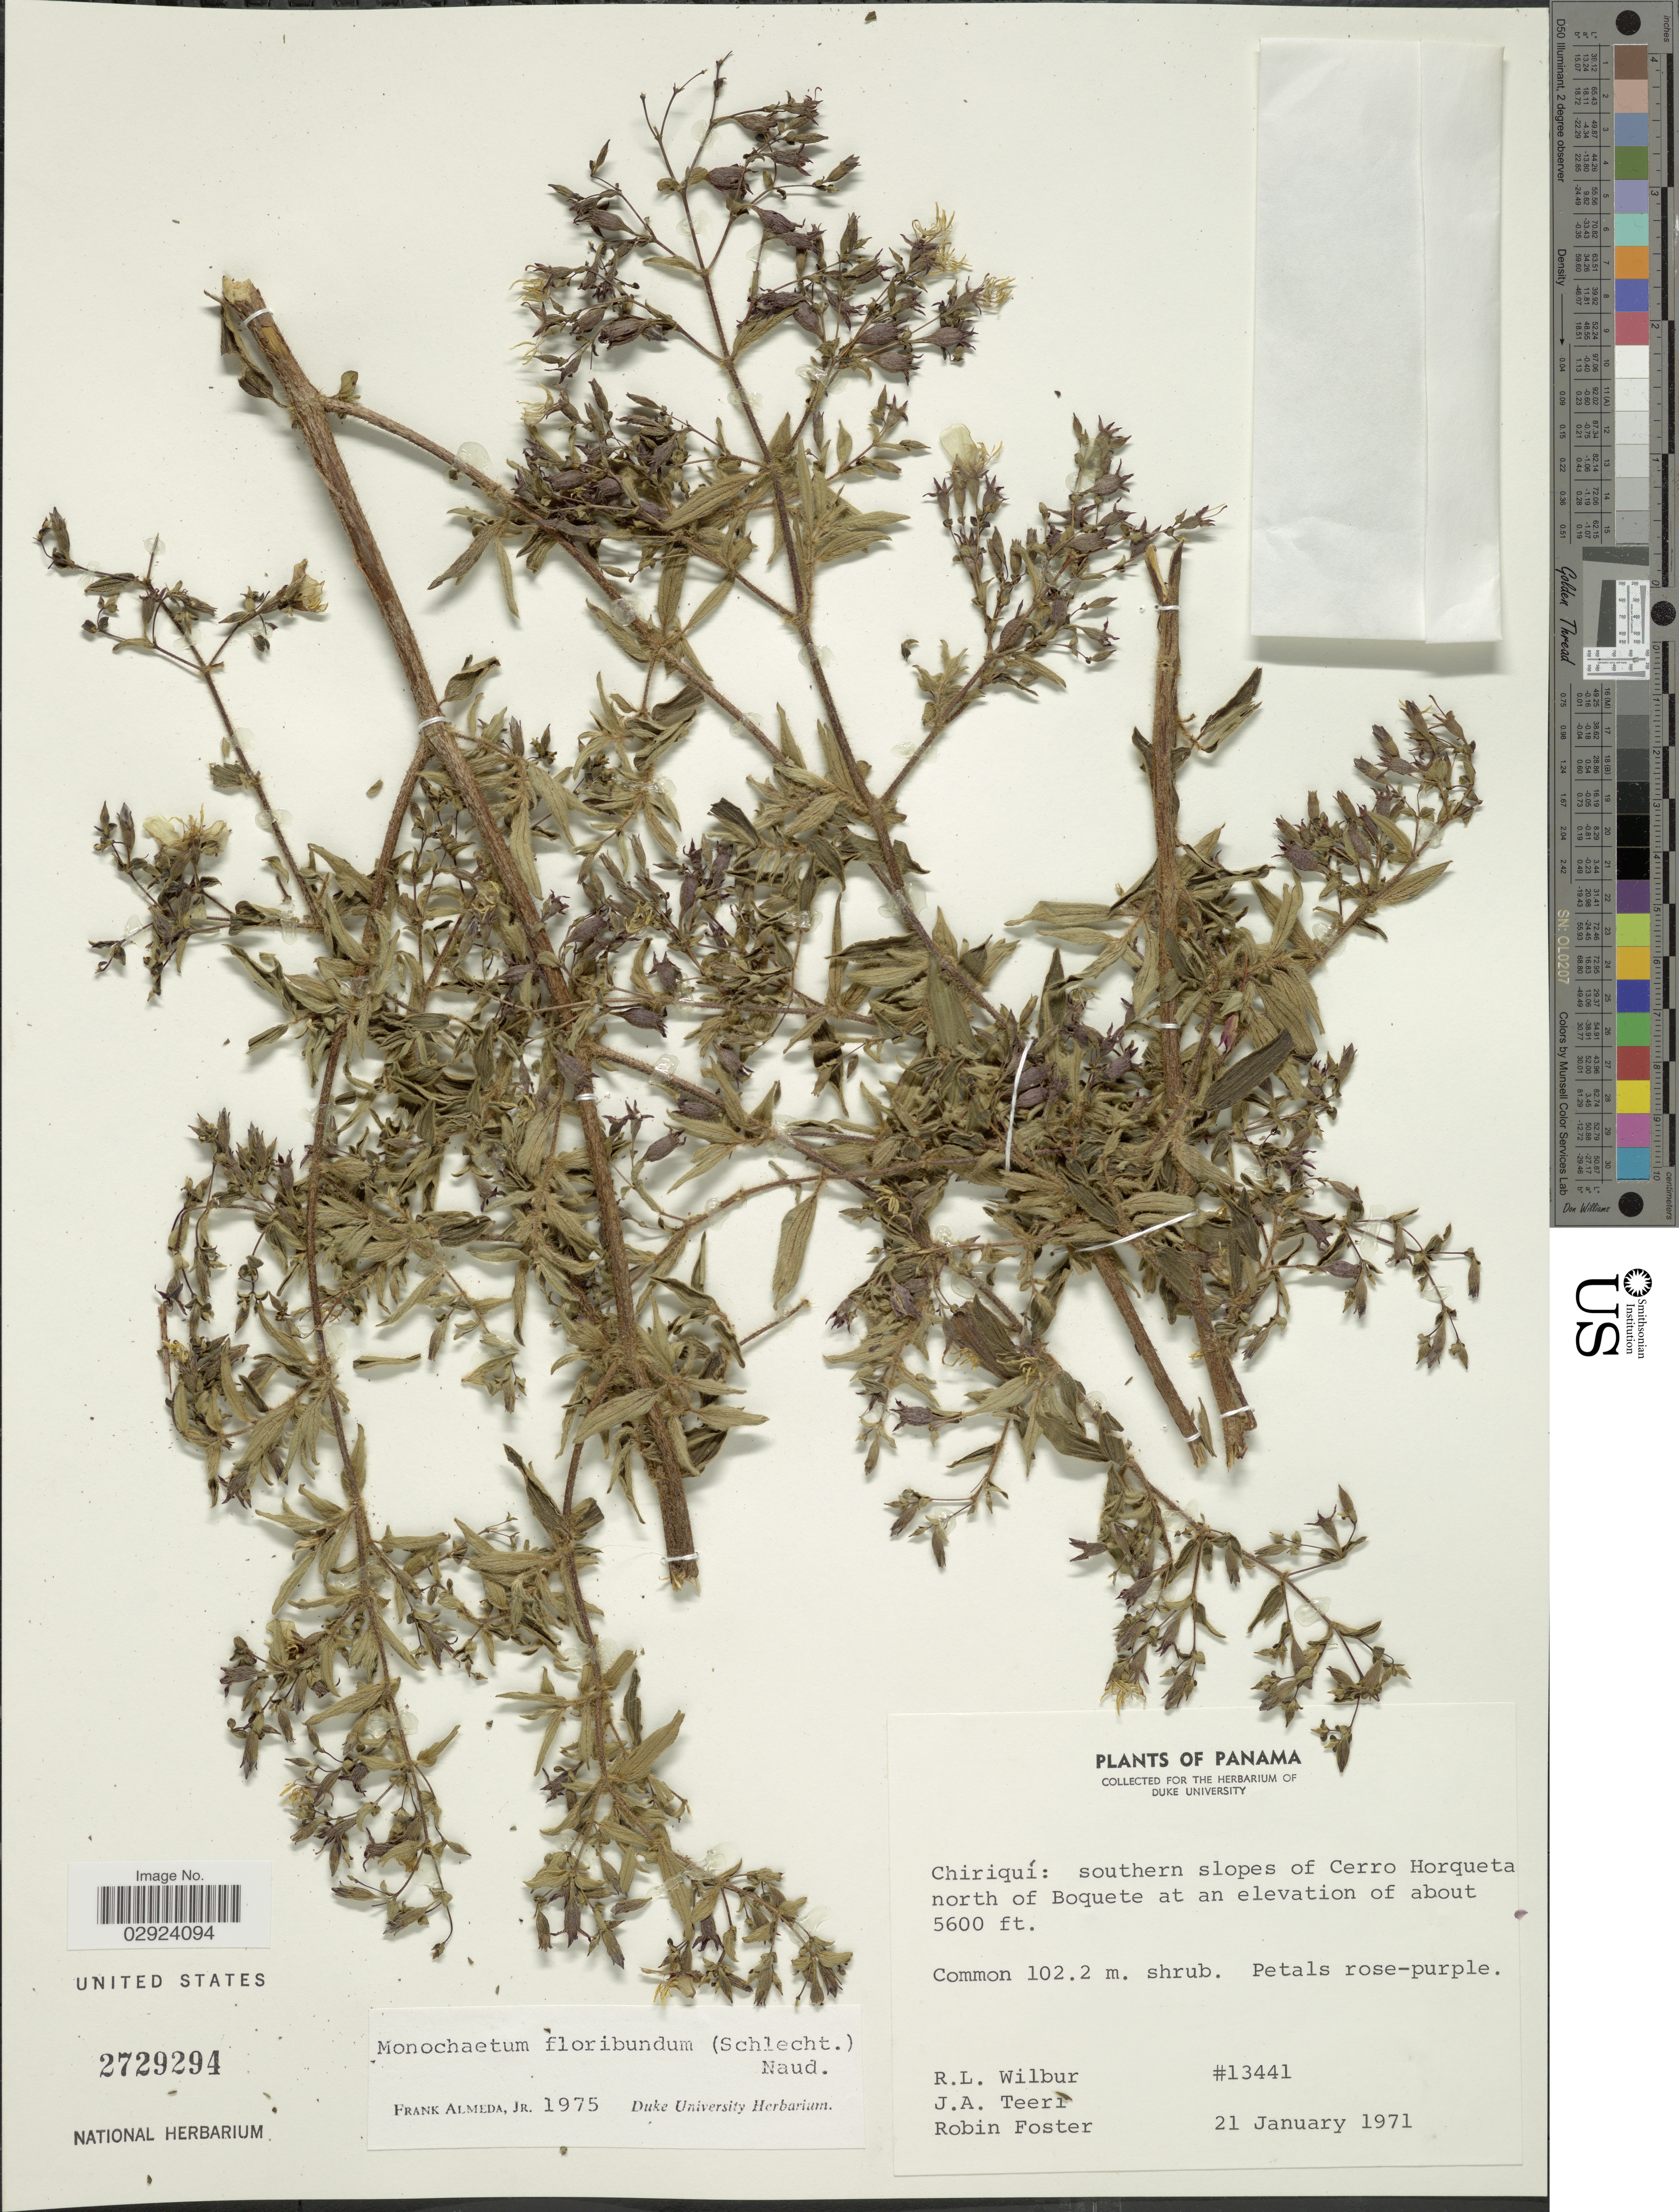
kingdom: Plantae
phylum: Tracheophyta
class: Magnoliopsida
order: Myrtales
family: Melastomataceae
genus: Monochaetum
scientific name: Monochaetum floribundum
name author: (Schltdl.) Naudin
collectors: R. L. Wilbur, J. Teeri & R. B. Foster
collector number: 13441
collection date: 1971-01-21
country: Panama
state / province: Chiriqui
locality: Southern slopes of Cerro Horqueta north of Boquete.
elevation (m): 1707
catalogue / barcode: US 2729294